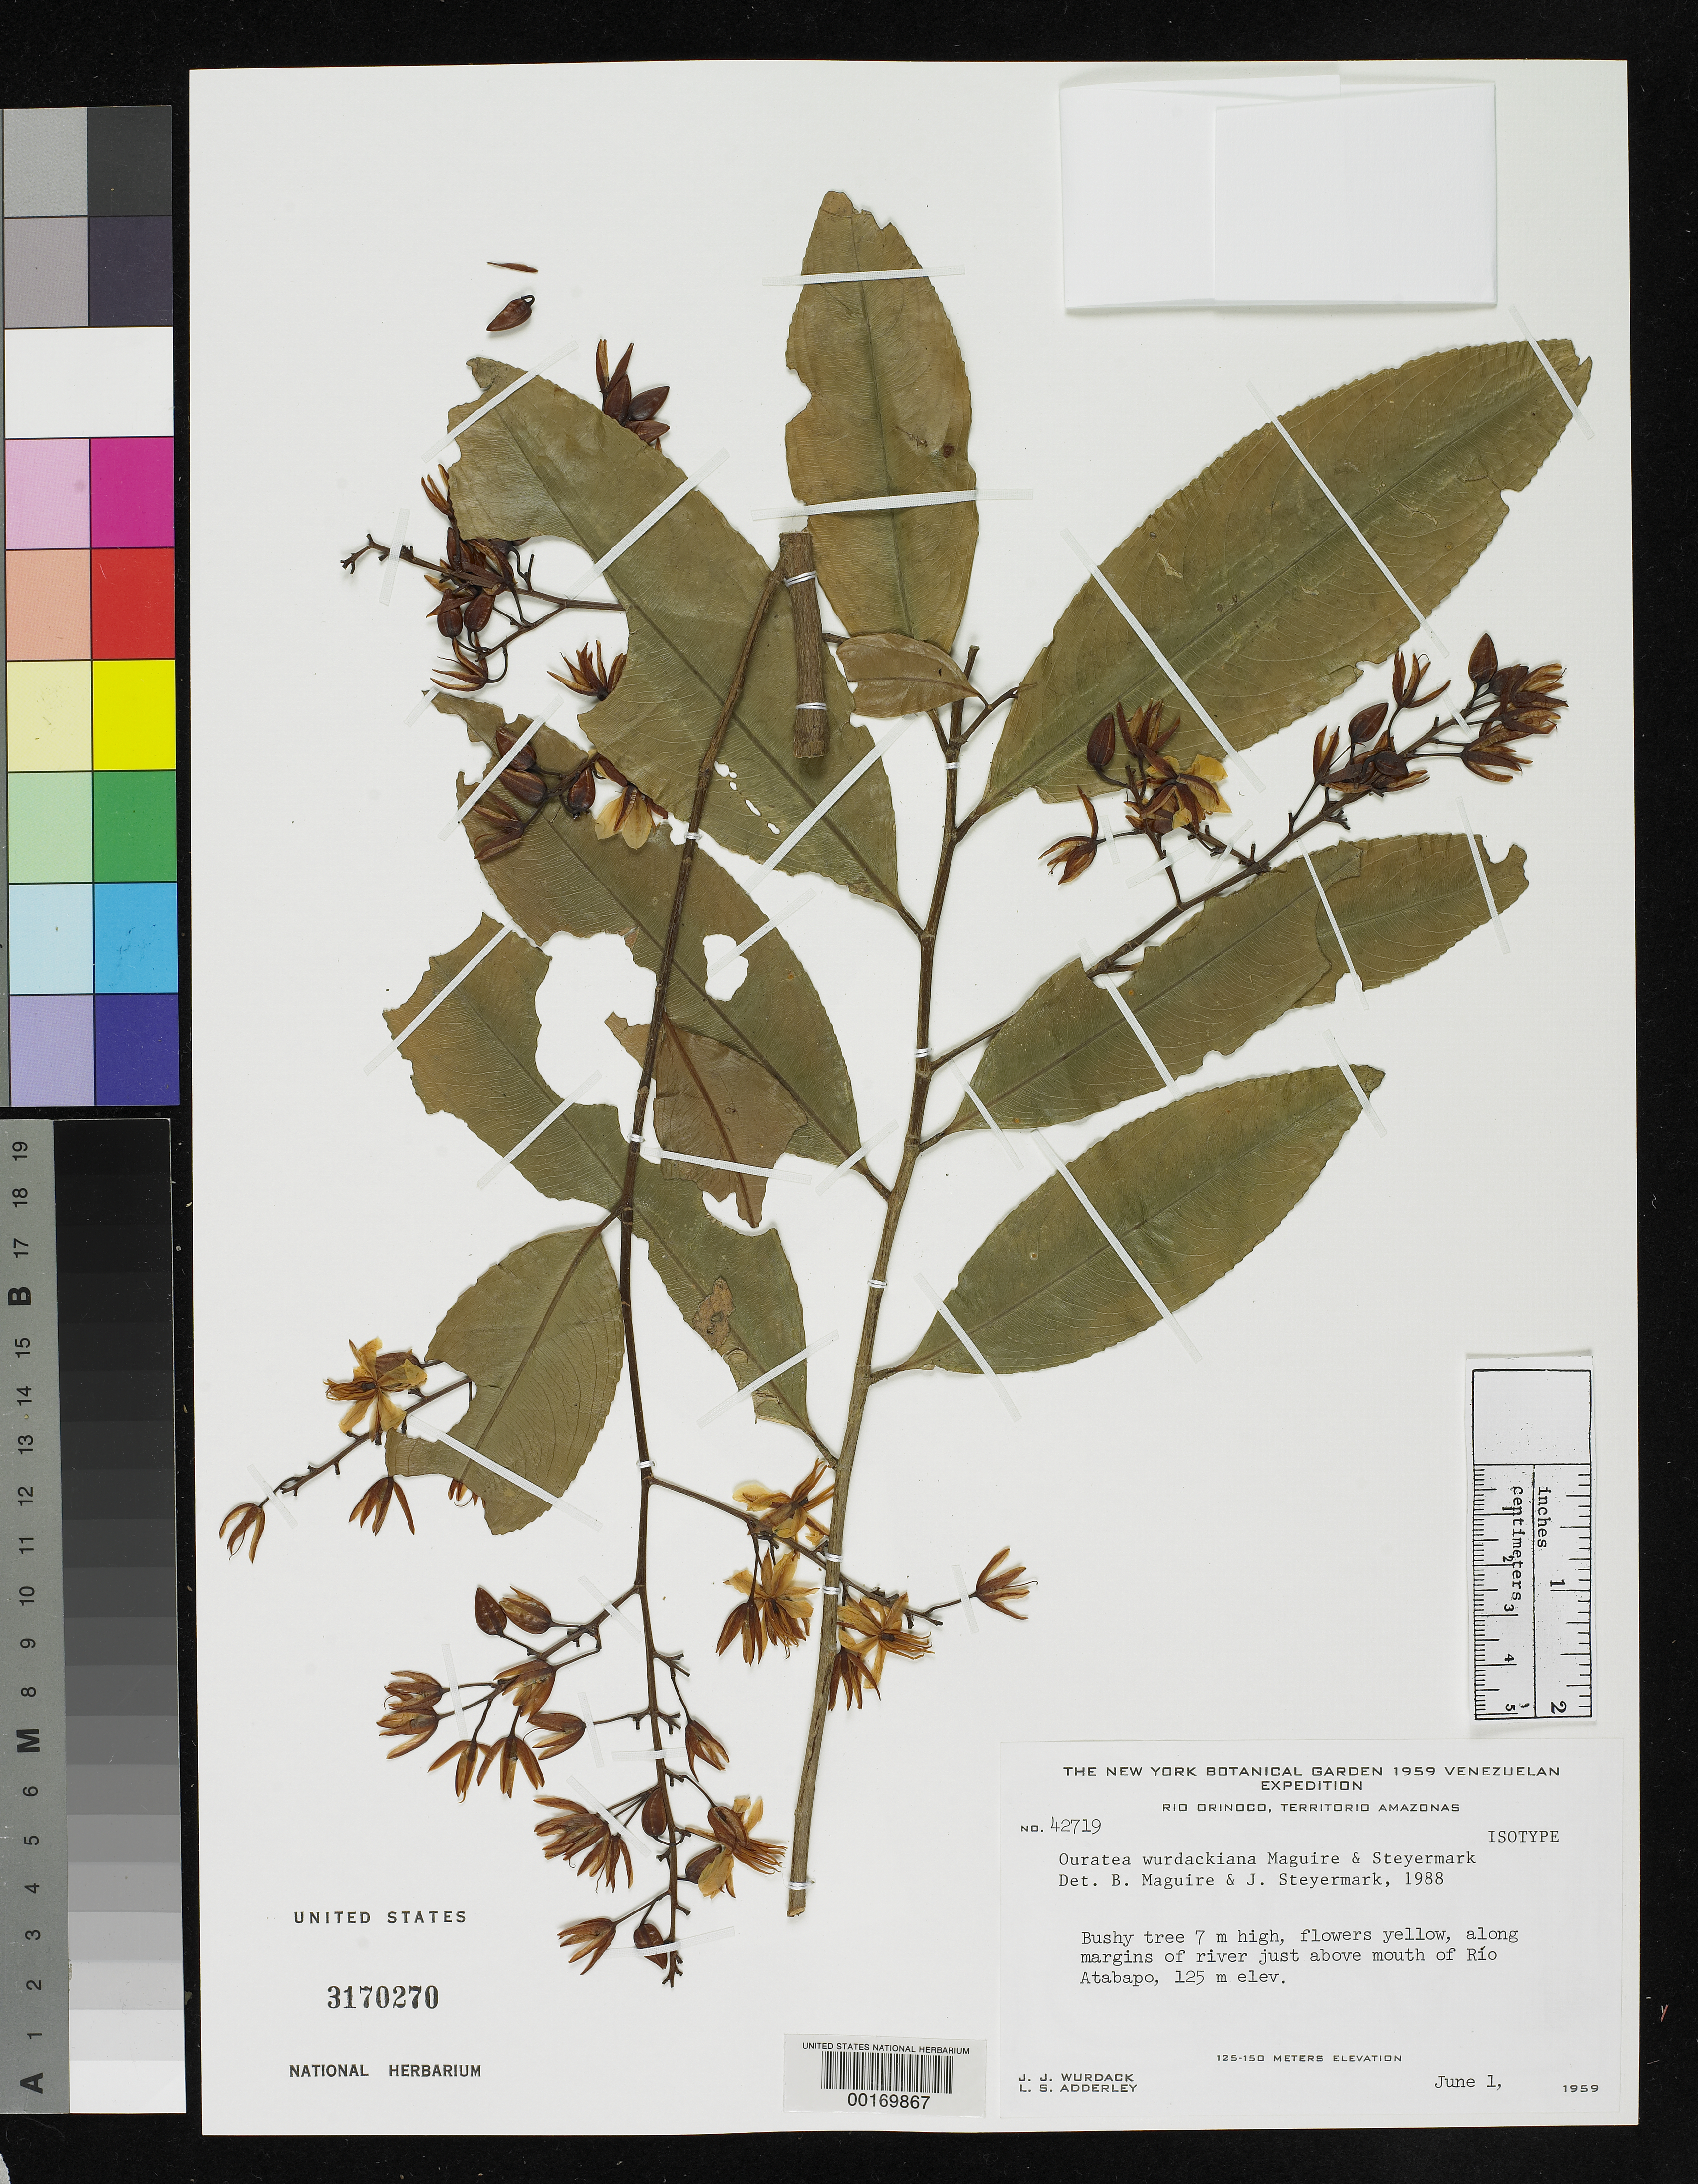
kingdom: Plantae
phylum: Tracheophyta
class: Magnoliopsida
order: Malpighiales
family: Ochnaceae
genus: Ouratea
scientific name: Ouratea wurdackiana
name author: Maguire & Steyerm.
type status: Isotype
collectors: J. J. Wurdack & L. S. Adderley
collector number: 42719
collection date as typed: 01 Jun 1959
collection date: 1959-06-01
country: Venezuela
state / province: Amazonas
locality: Rio Orinoco, margins of river just above mouth of Rio Atabapo.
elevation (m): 125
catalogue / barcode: US 3170270